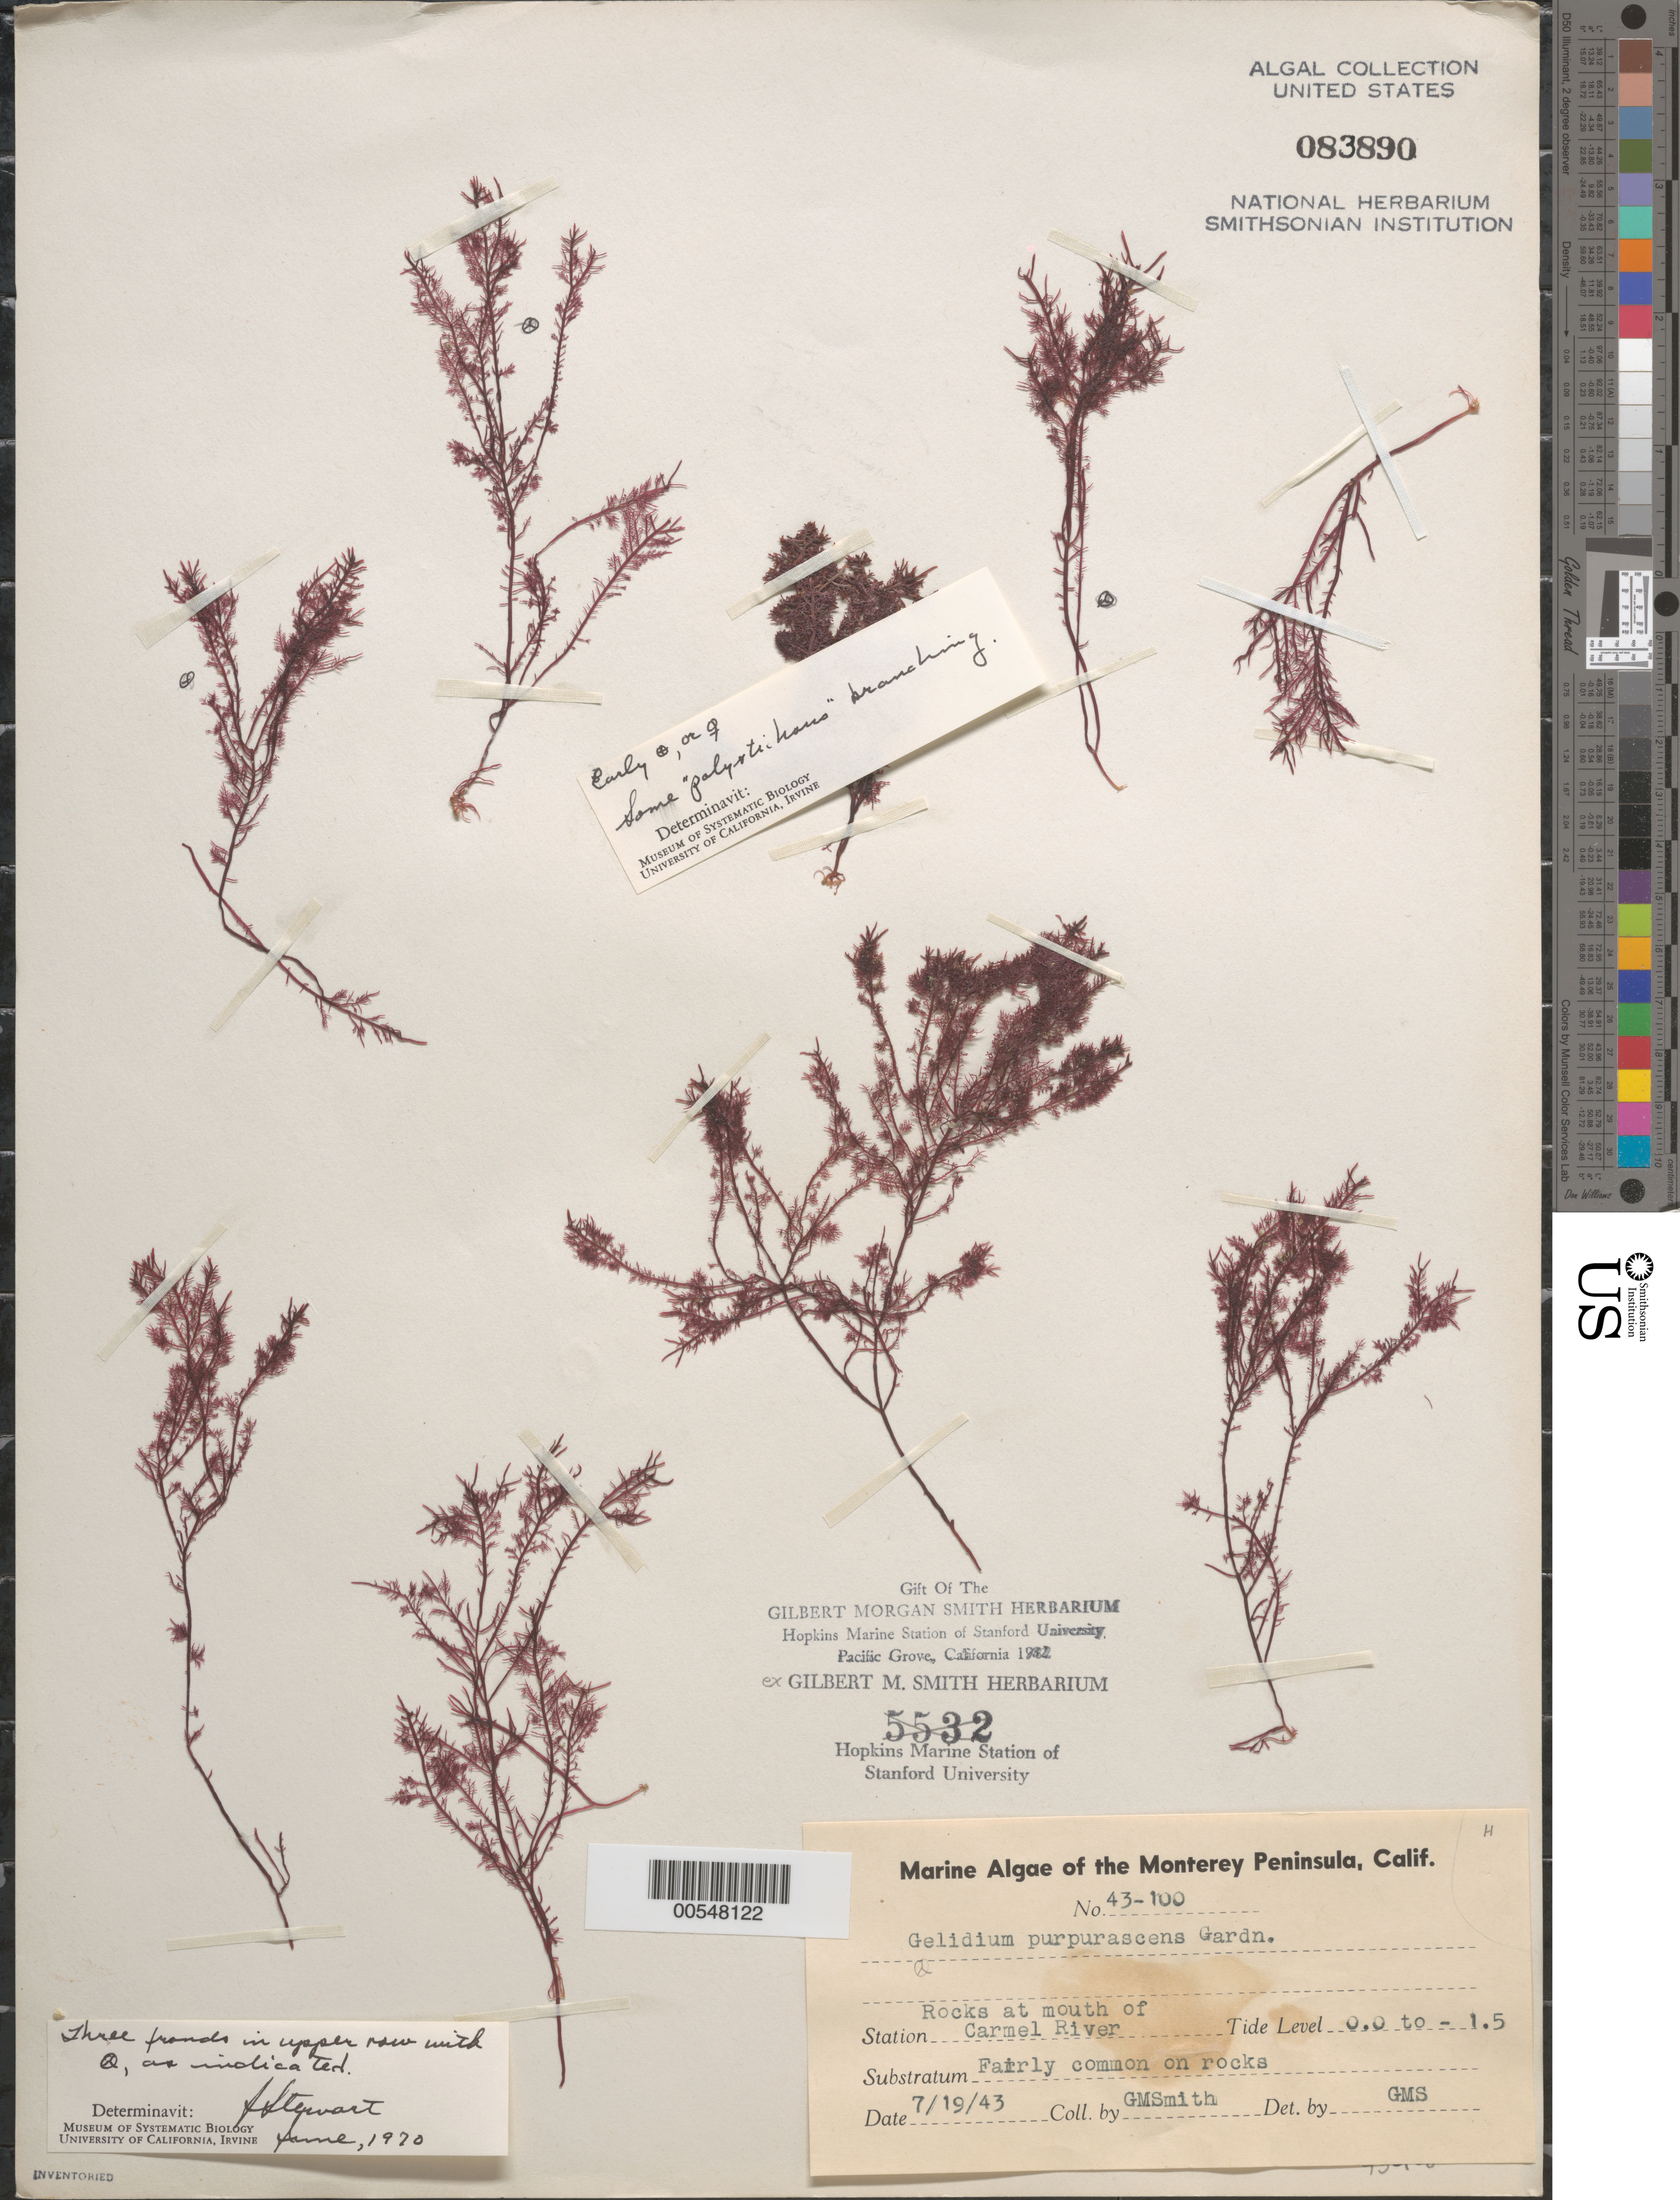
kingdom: Plantae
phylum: Rhodophyta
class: Florideophyceae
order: Gelidiales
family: Gelidiaceae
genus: Gelidium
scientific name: Gelidium purpurascens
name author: N.L. Gardner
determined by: Stewart, J.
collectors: G. M. Smith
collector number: GMS 43-100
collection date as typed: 19 Jul 1943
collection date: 1943-07-19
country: United States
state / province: California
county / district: Monterey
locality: Carmel River mouth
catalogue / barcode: US 83890